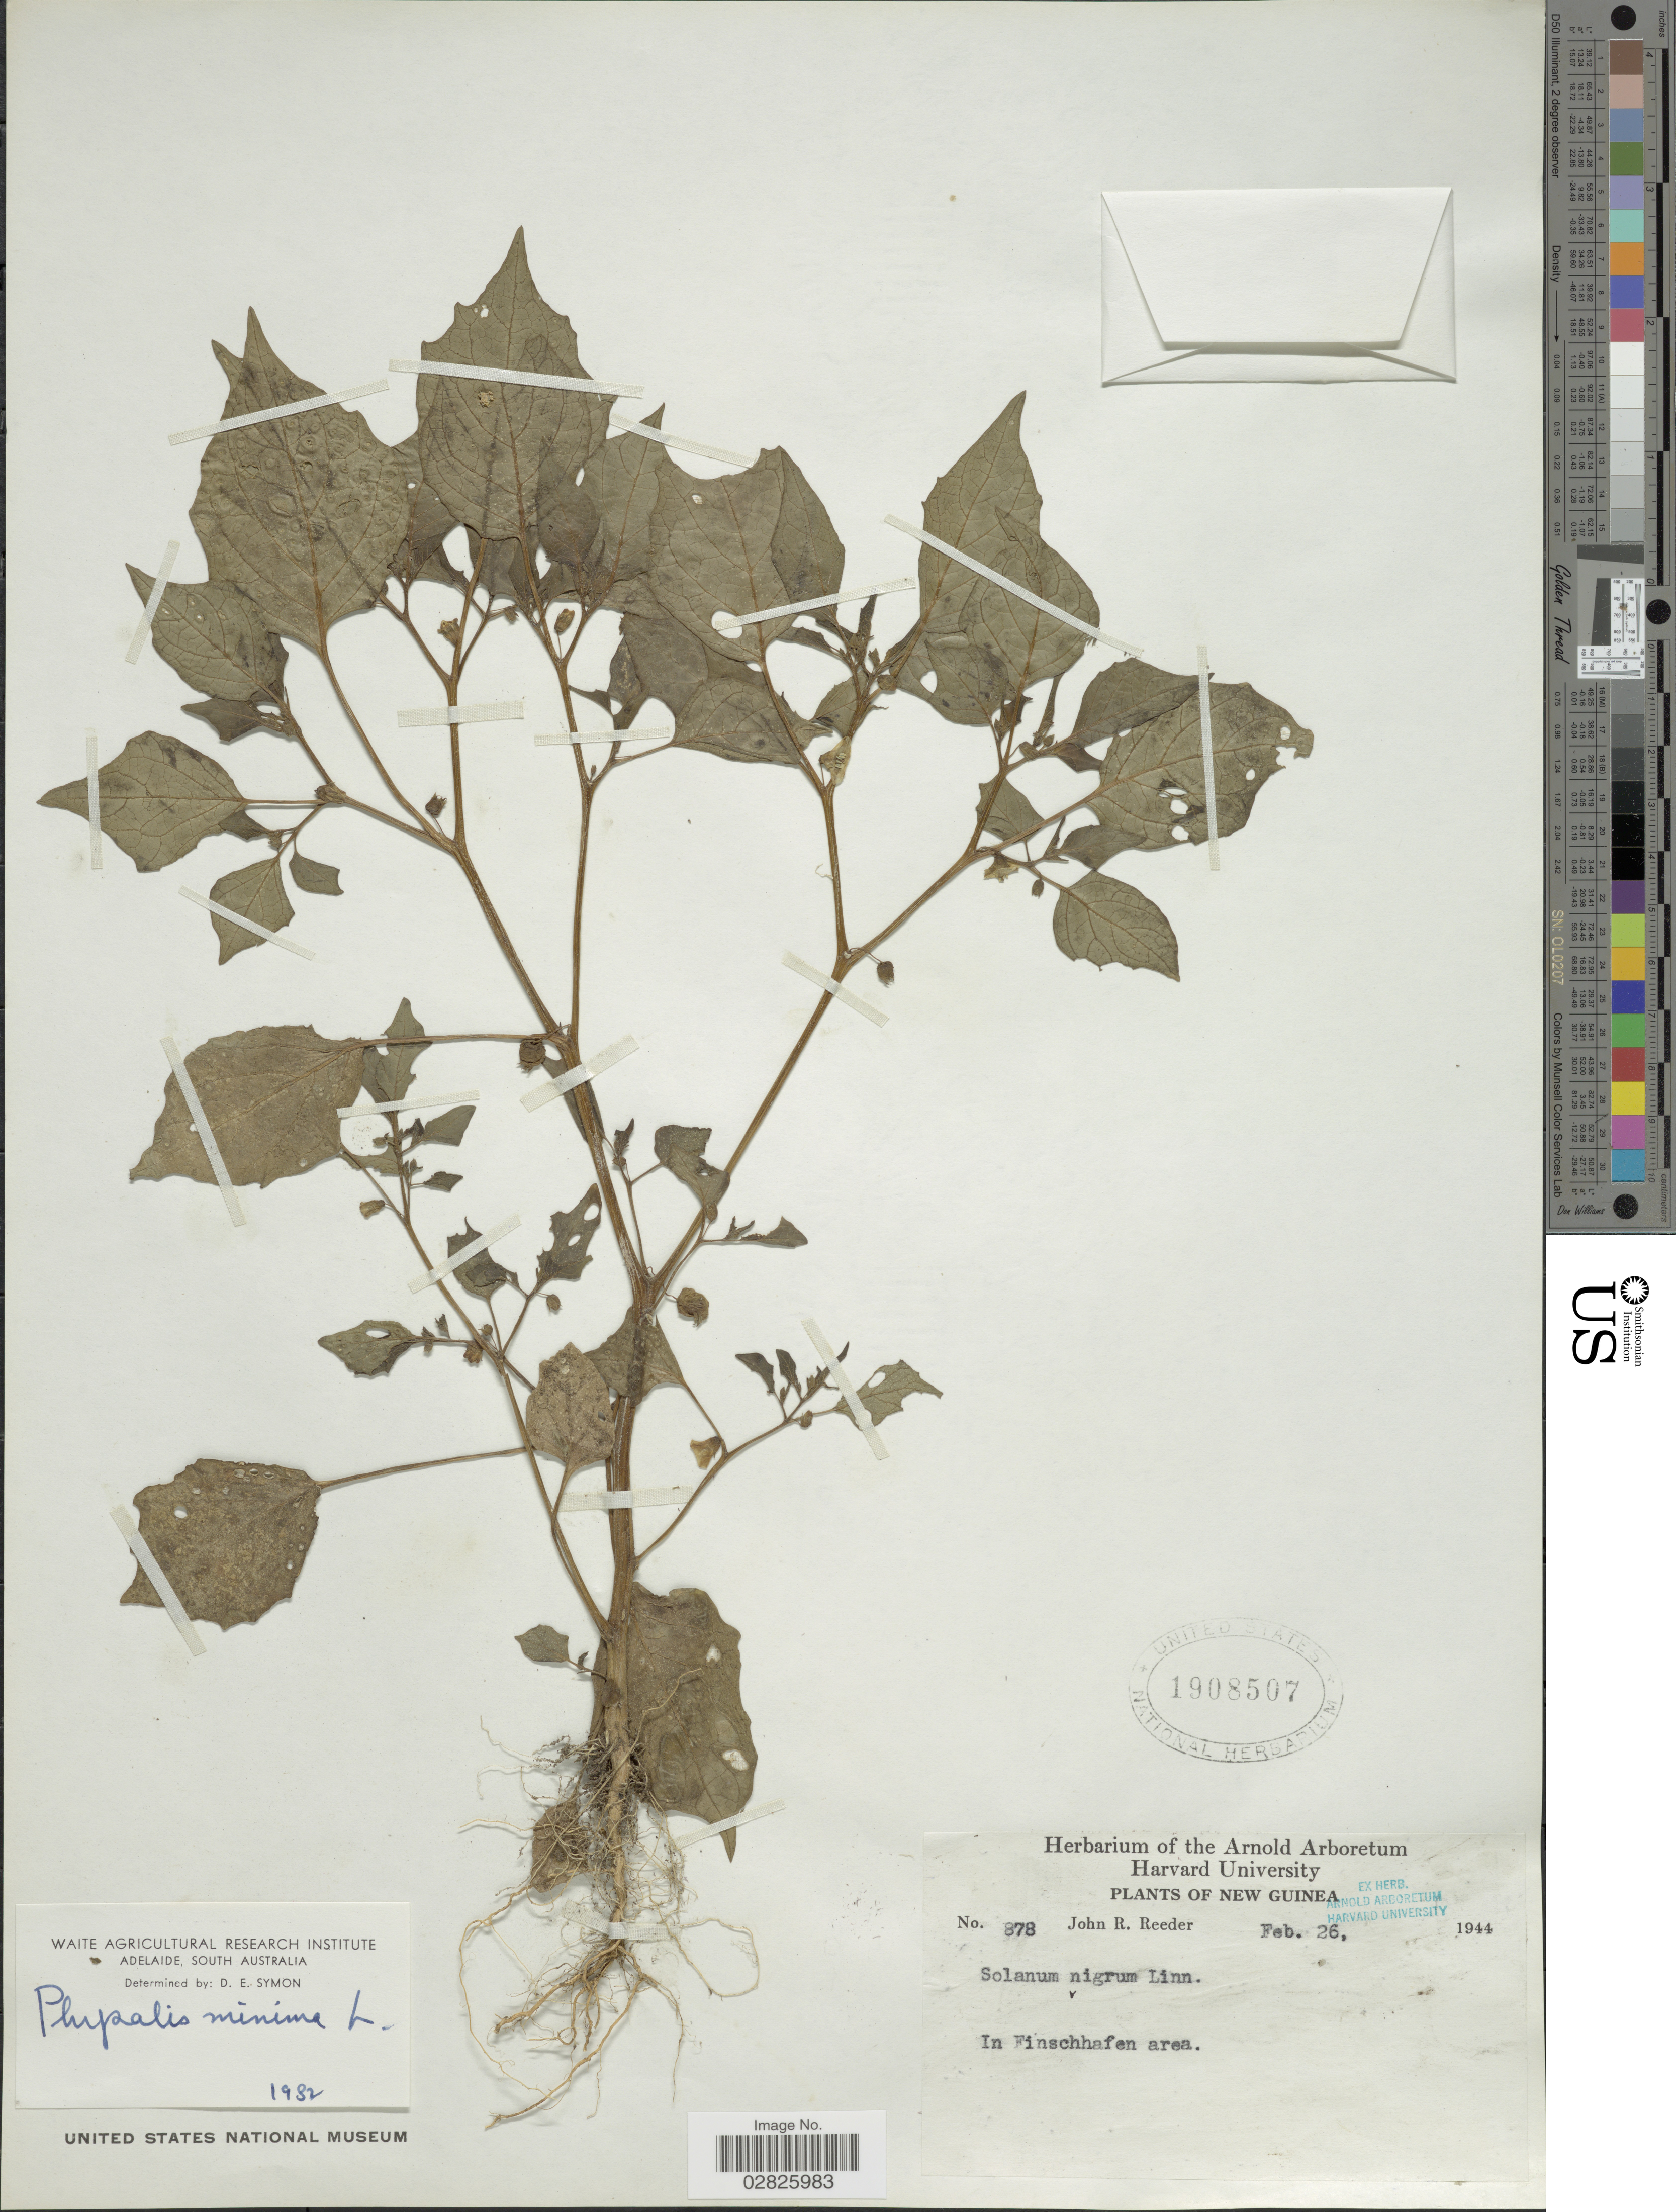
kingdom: Plantae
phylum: Tracheophyta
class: Magnoliopsida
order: Solanales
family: Solanaceae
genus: Physalis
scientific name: Physalis minima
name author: L.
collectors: J. R. Reeder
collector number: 878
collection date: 1944-02-26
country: Papua New Guinea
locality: New Guinea. In Finschhafen area.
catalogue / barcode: US 1908507